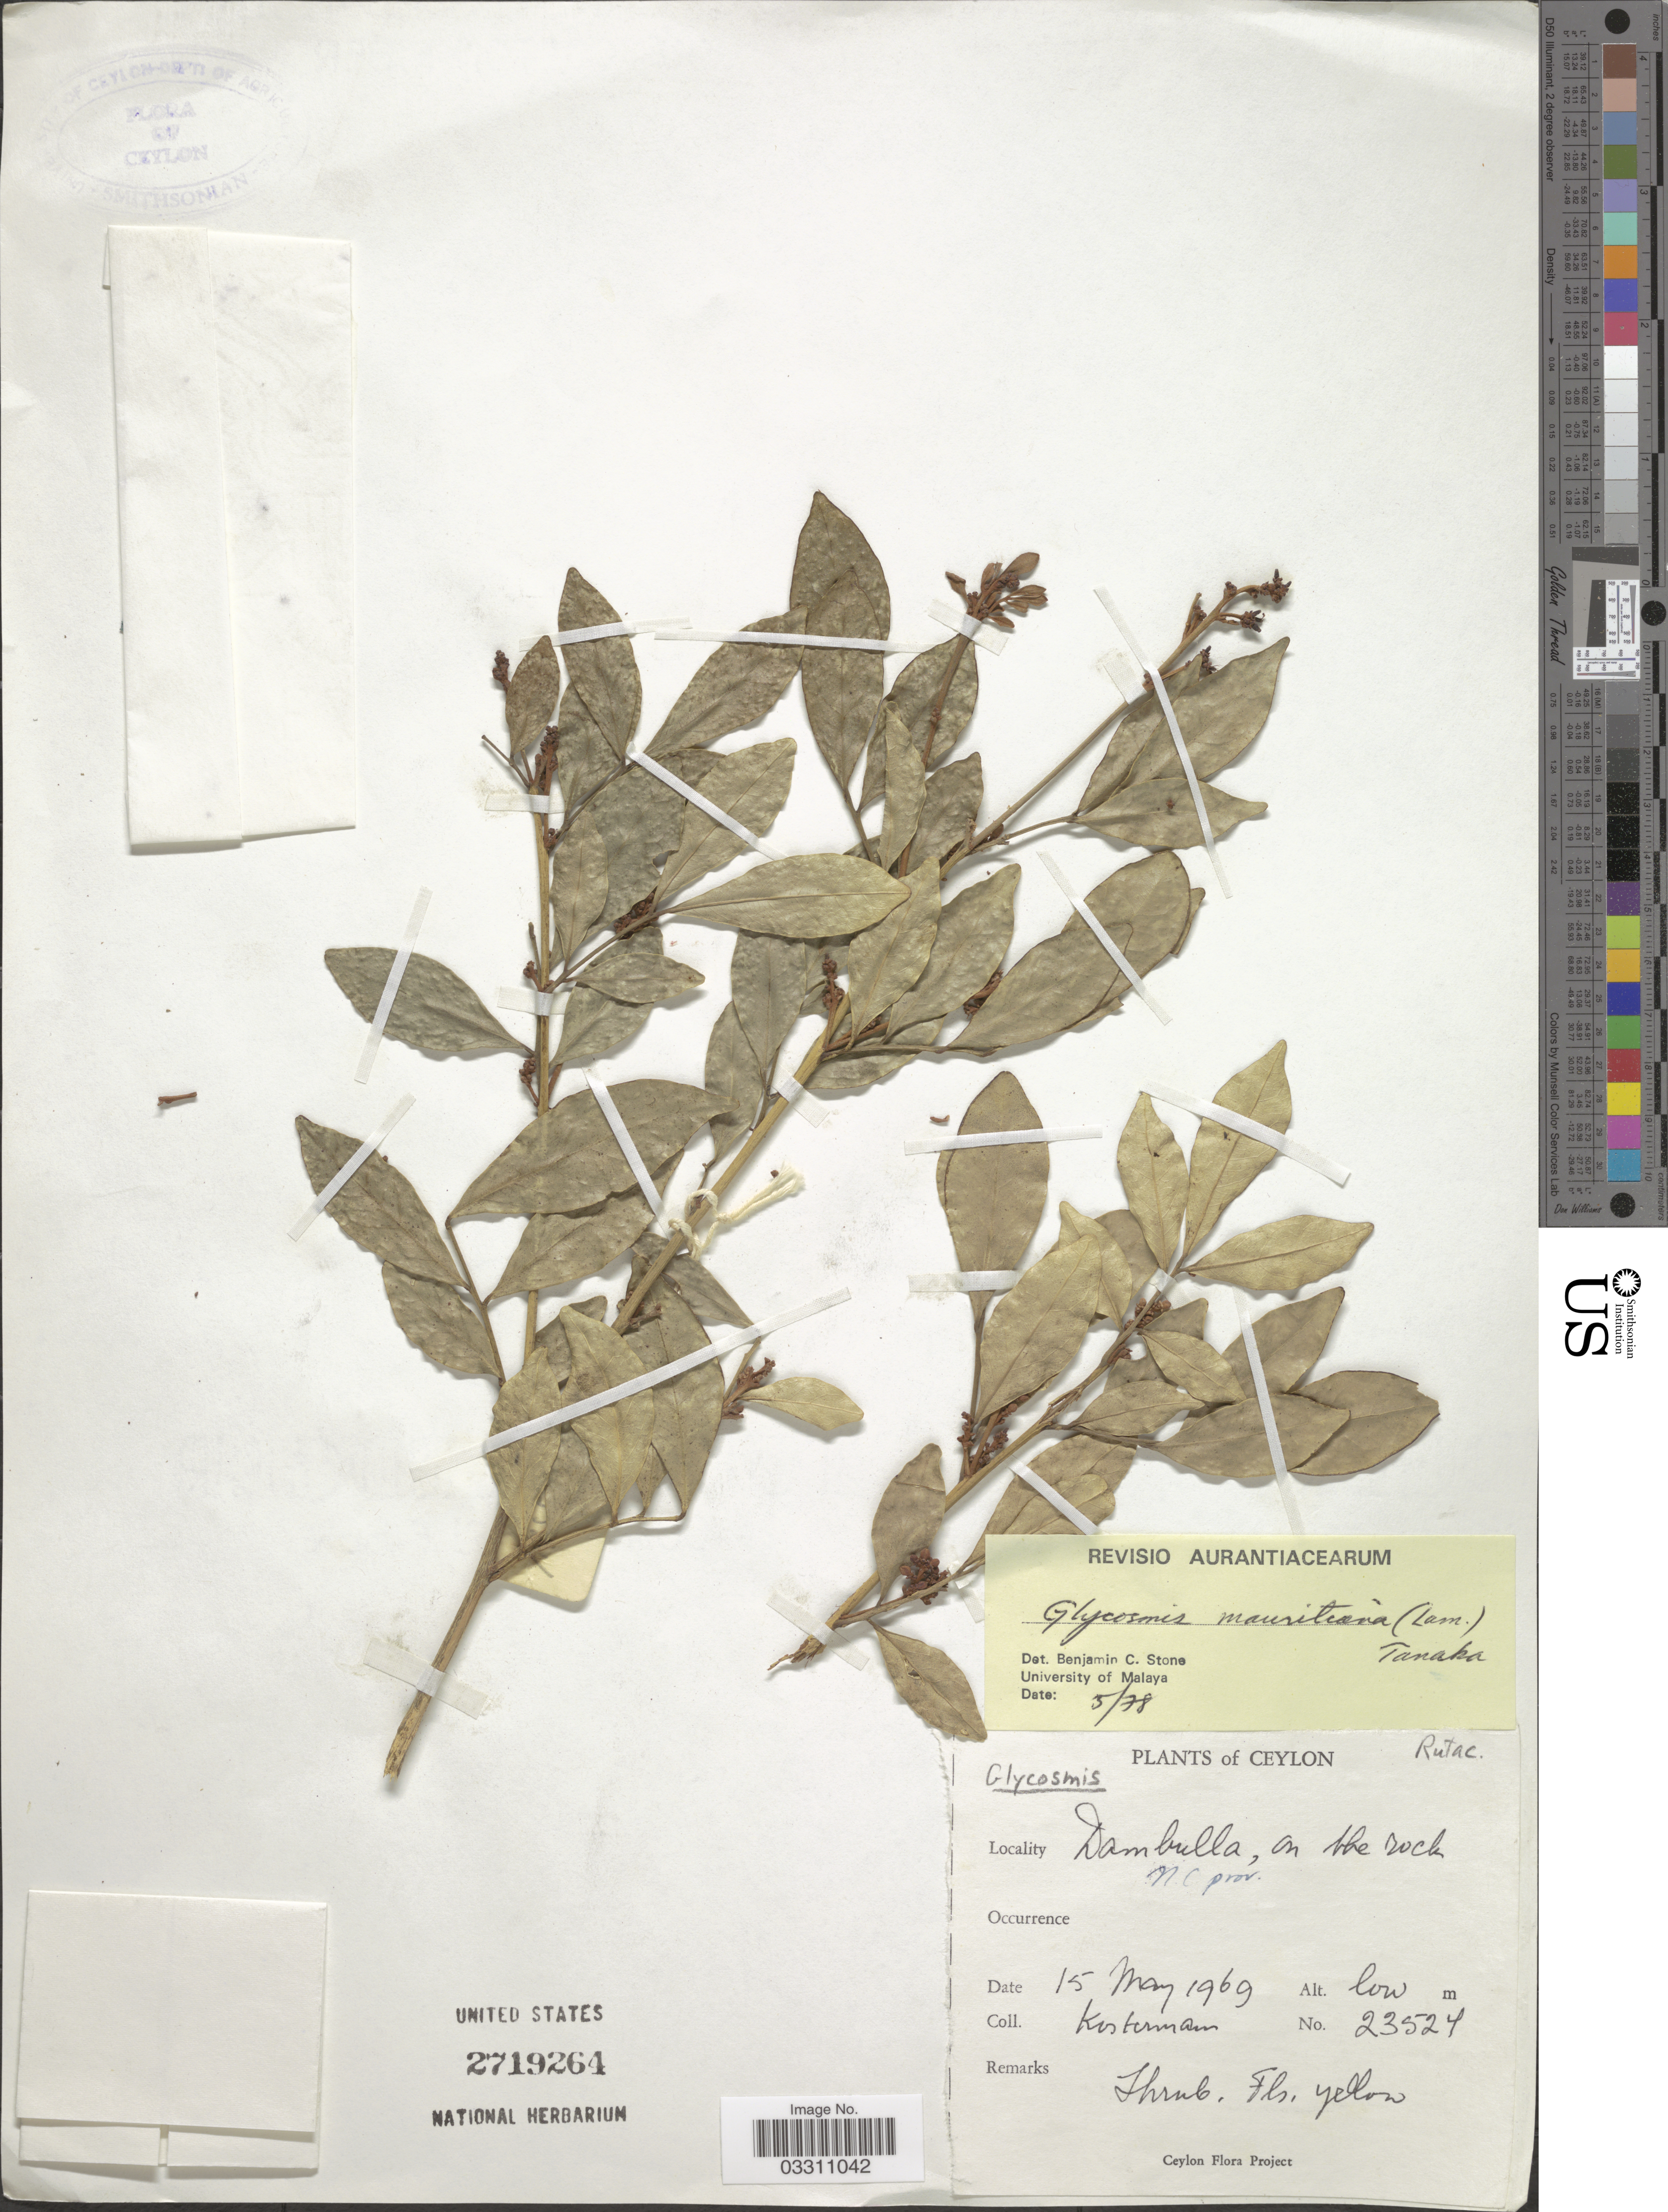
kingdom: Plantae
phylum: Tracheophyta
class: Magnoliopsida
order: Sapindales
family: Rutaceae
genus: Glycosmis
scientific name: Glycosmis mauritiana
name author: (Lamkey) Tanaka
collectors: Kostermans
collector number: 23524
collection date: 1969-05-15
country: Sri Lanka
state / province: North Central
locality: Ceylon, Dambulla, N.C. prov.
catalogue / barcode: US 2719264